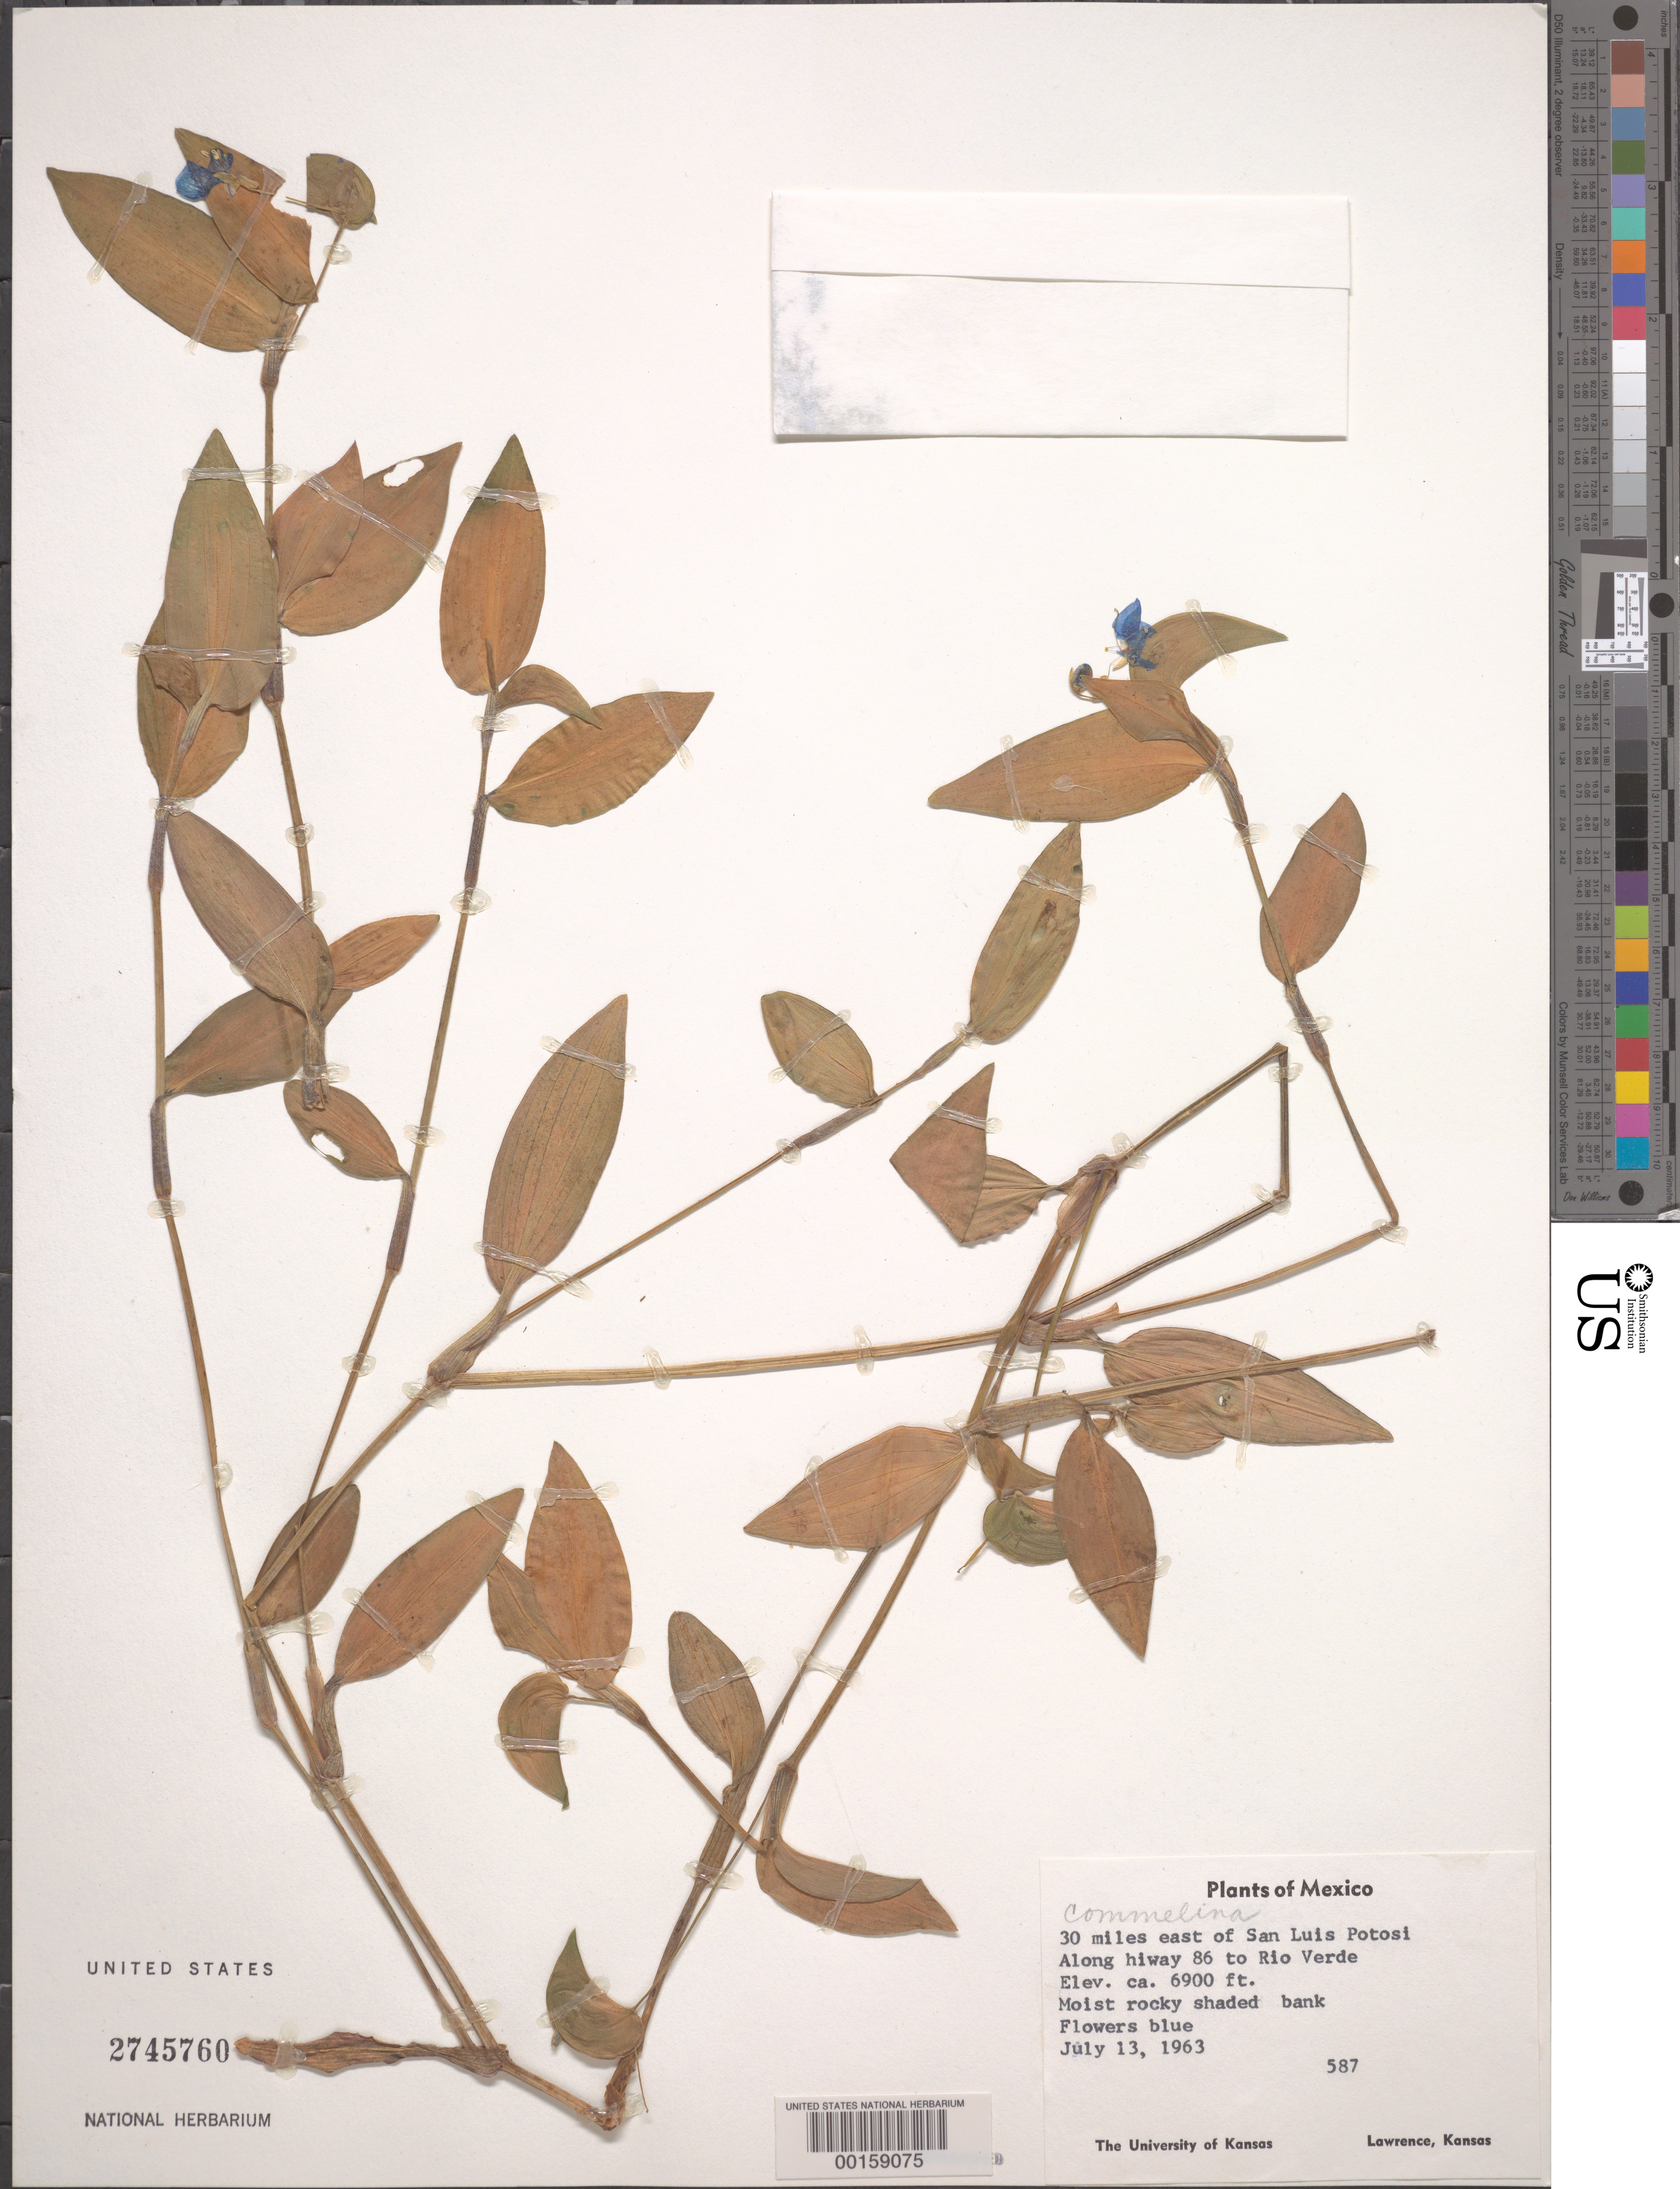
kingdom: Plantae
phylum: Tracheophyta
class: Liliopsida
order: Commelinales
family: Commelinaceae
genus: Commelina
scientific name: Commelina sp.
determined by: Faden, Robert B., (US), Smithsonian Institution - National Museum of Natural History (UNITED STATES)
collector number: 587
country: Mexico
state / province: San Luis Potosí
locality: Rio verde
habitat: Moist soil; shaded rocky bank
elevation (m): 2105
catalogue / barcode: US 2745760